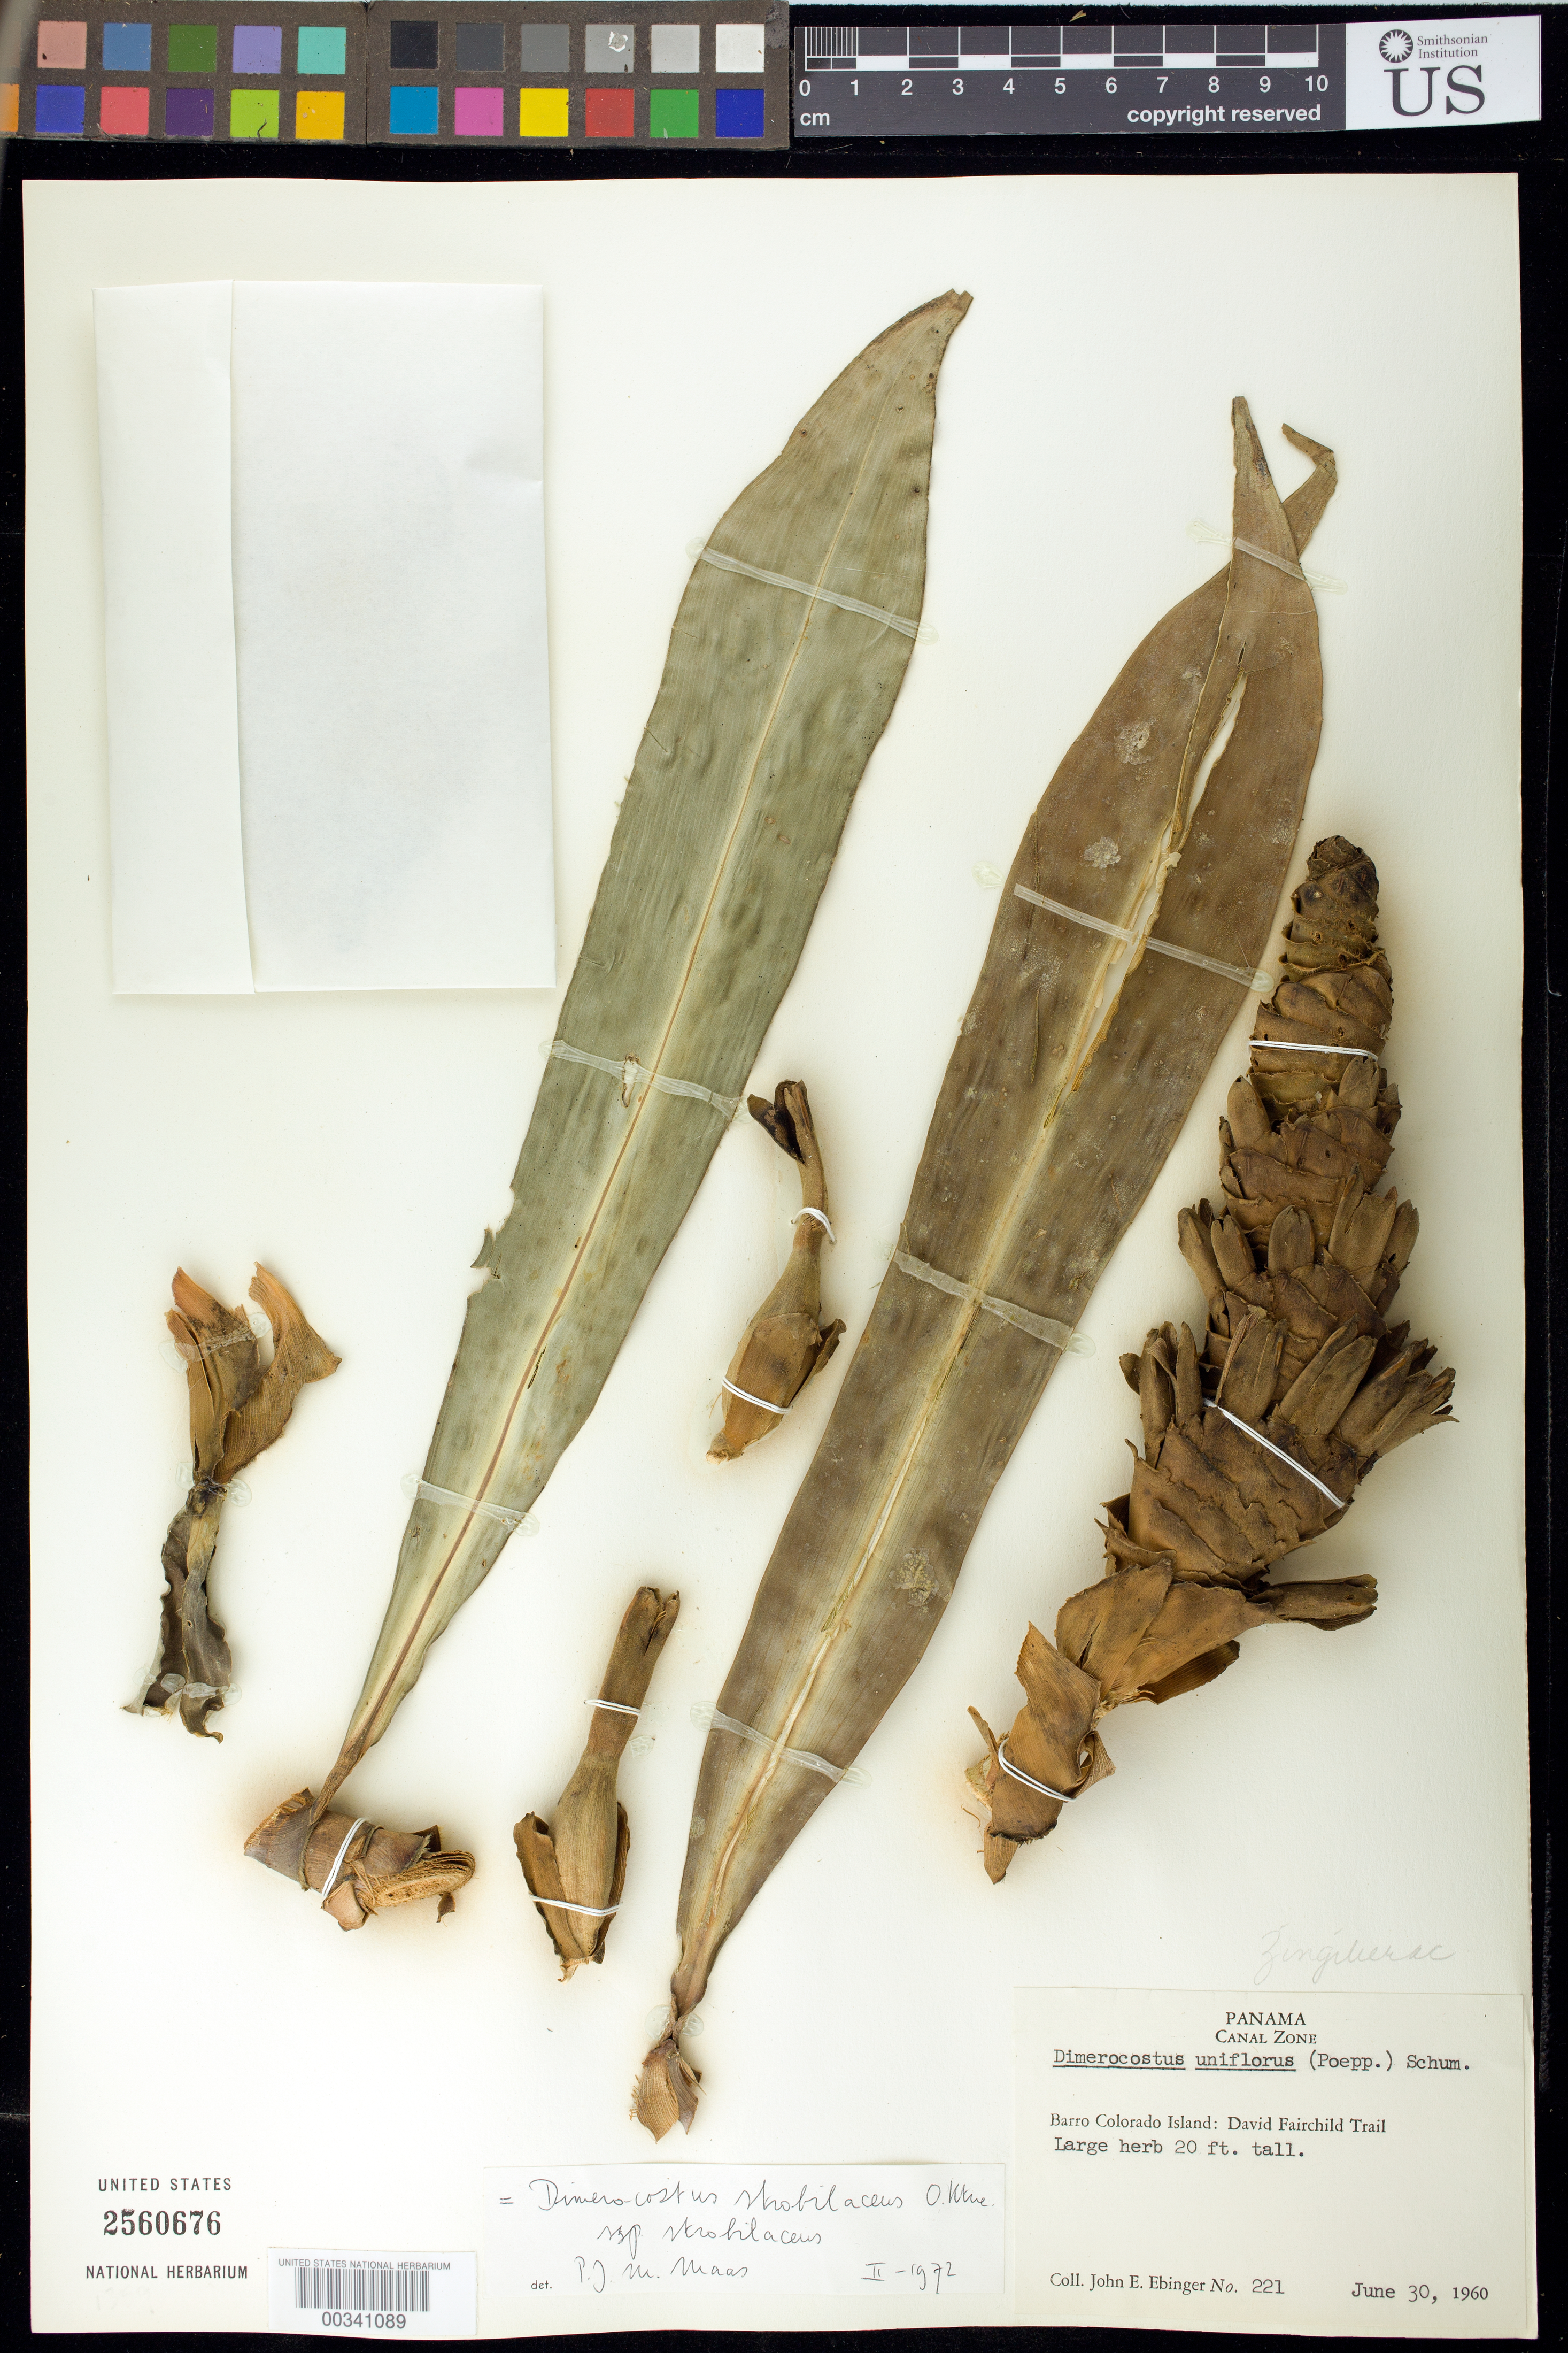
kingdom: Plantae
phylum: Tracheophyta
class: Liliopsida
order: Zingiberales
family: Costaceae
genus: Dimerocostus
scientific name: Dimerocostus strobilaceus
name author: Kuntze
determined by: Maas, Paul J. M.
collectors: J. Ebinger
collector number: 221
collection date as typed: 30 Jun 1960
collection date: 1960-06-30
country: Panama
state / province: Panamá Oeste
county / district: Canal Zone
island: Barro Colorado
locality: Barro Colorado I.: David Fairchild Trail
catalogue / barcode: US 2560676